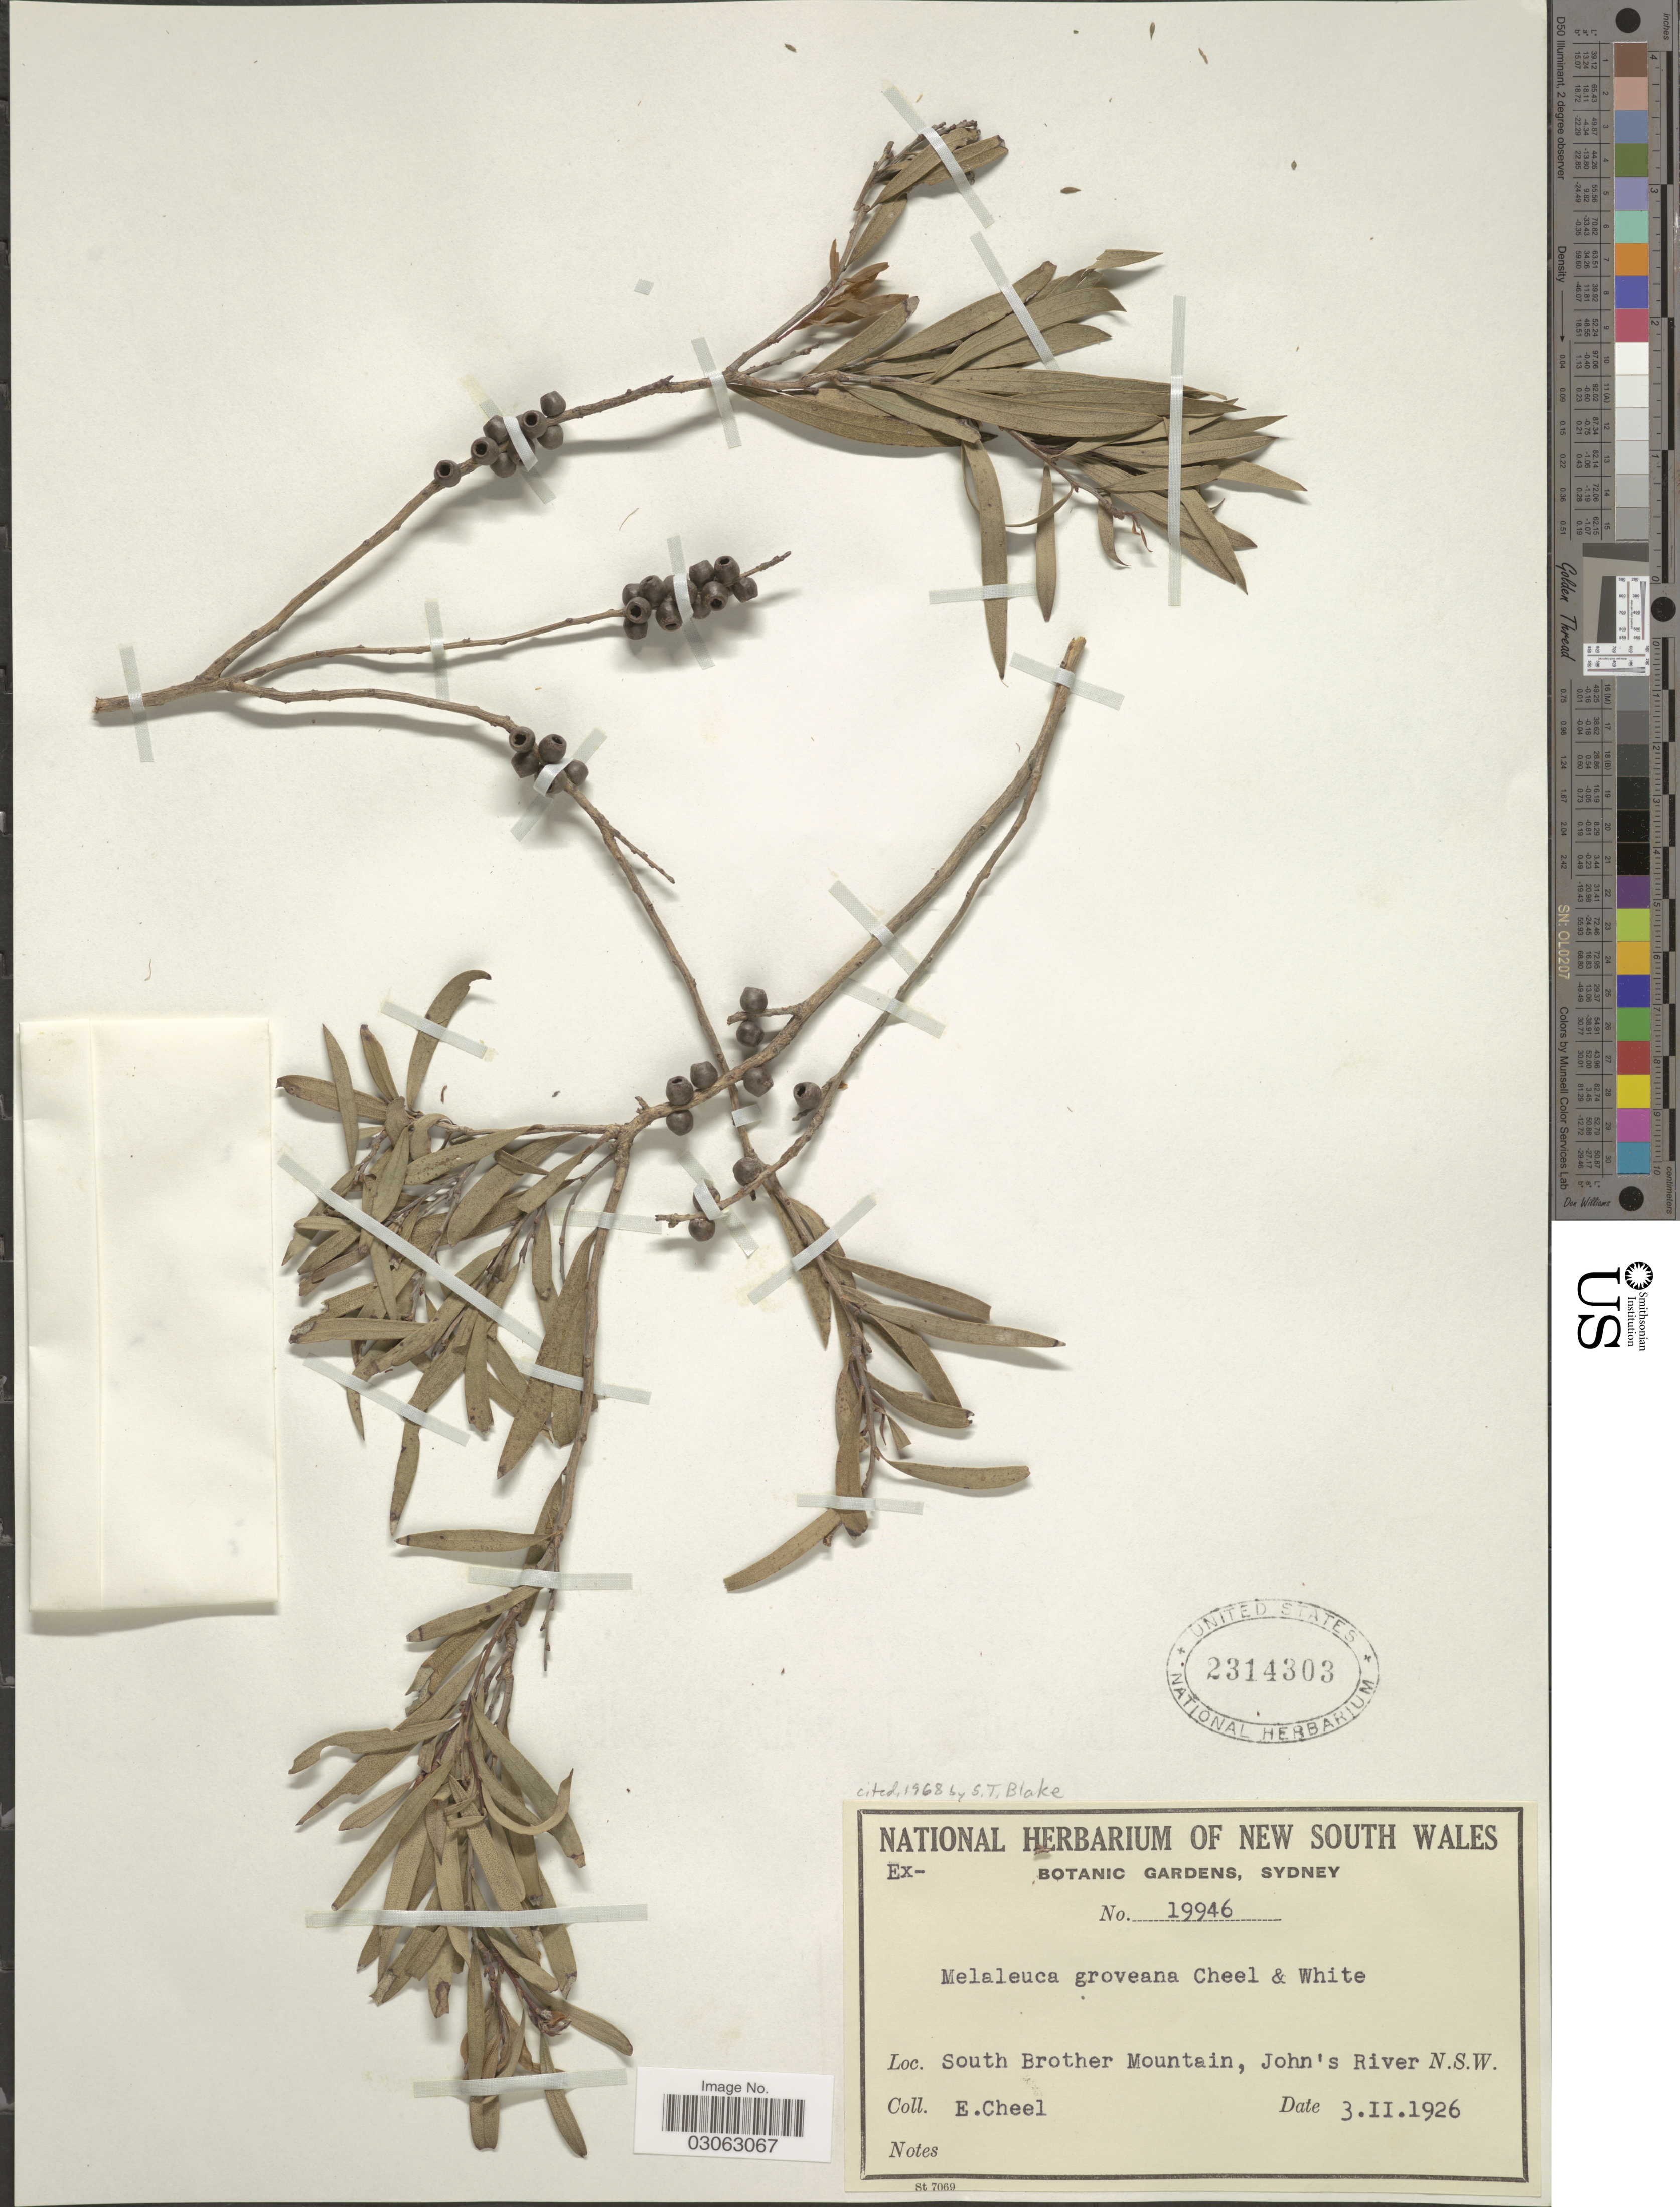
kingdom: Plantae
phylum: Tracheophyta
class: Magnoliopsida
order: Myrtales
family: Myrtaceae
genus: Melaleuca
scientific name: Melaleuca groveana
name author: Cheel & C.T. White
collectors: E. Cheel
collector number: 19946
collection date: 1926-02-03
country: Australia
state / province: New South Wales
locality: South Brother Mountain, John's River N. S. W.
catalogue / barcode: US 2314303